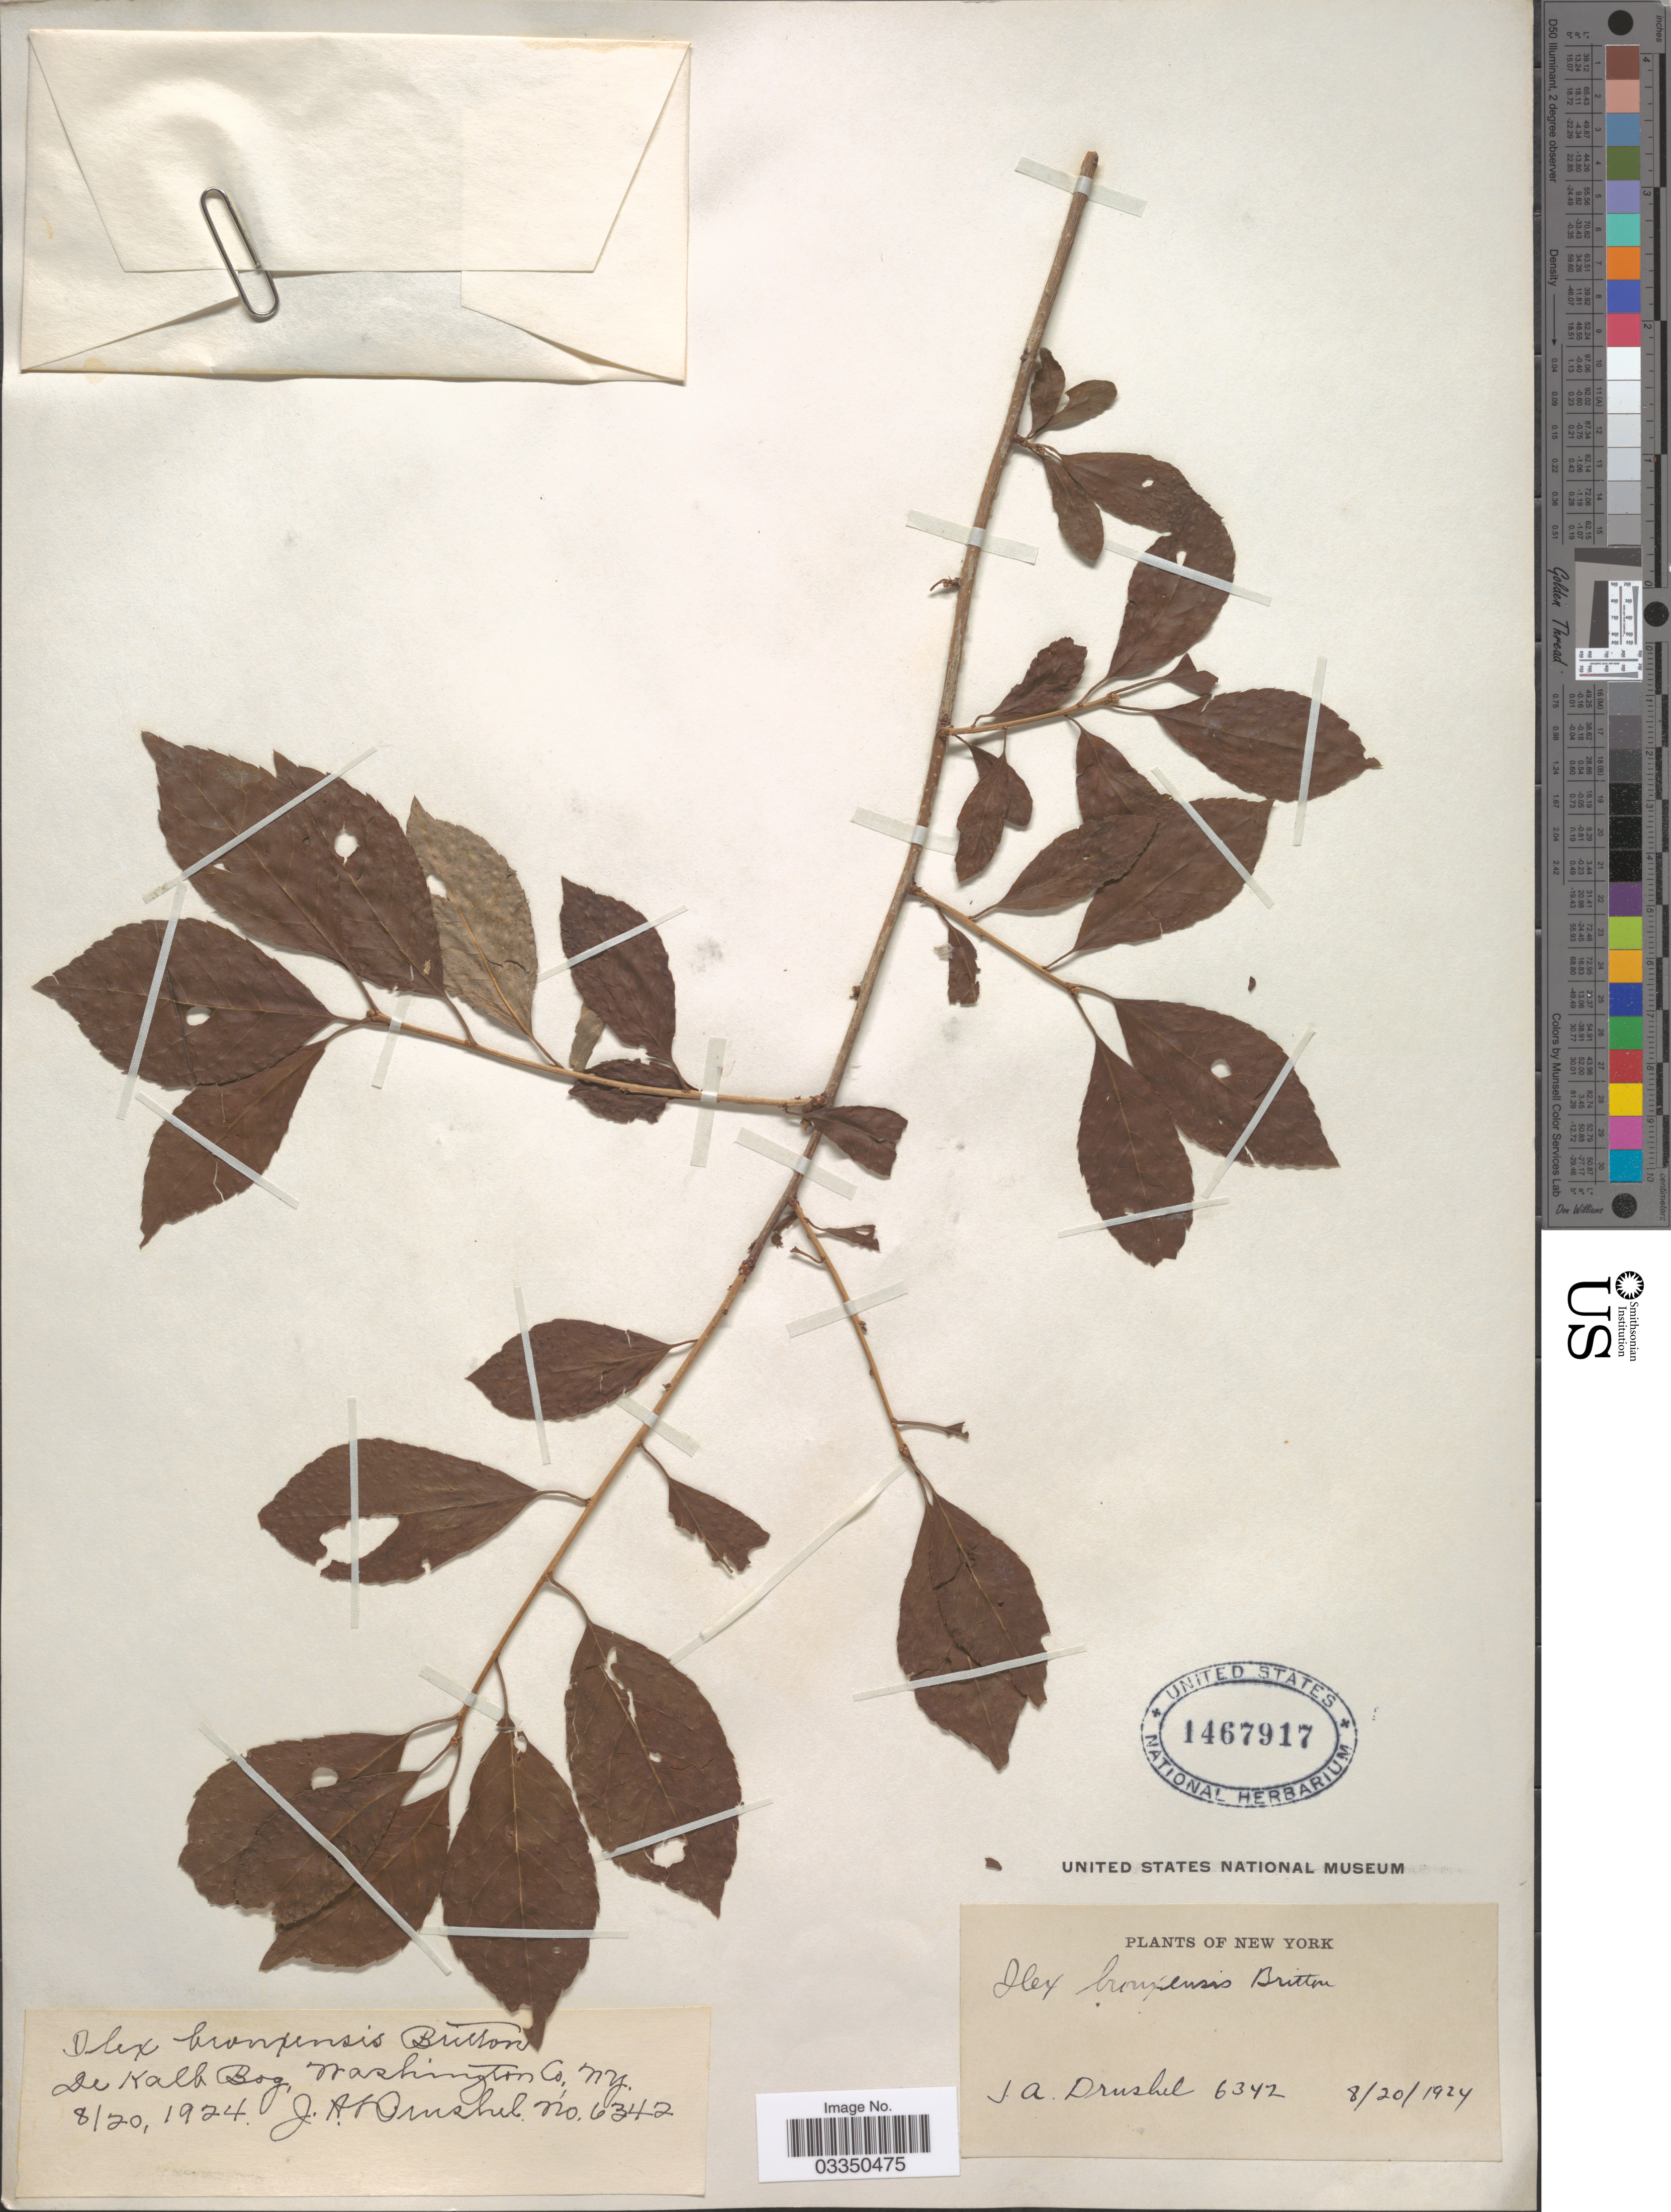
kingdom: Plantae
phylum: Tracheophyta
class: Magnoliopsida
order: Aquifoliales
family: Aquifoliaceae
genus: Ilex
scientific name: Ilex verticillata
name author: (L.) A. Gray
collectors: J. A. Drushel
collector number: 6342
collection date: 1924-08-20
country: United States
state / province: New York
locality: De Kalb Bog, Washington Co.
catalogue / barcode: US 1467917